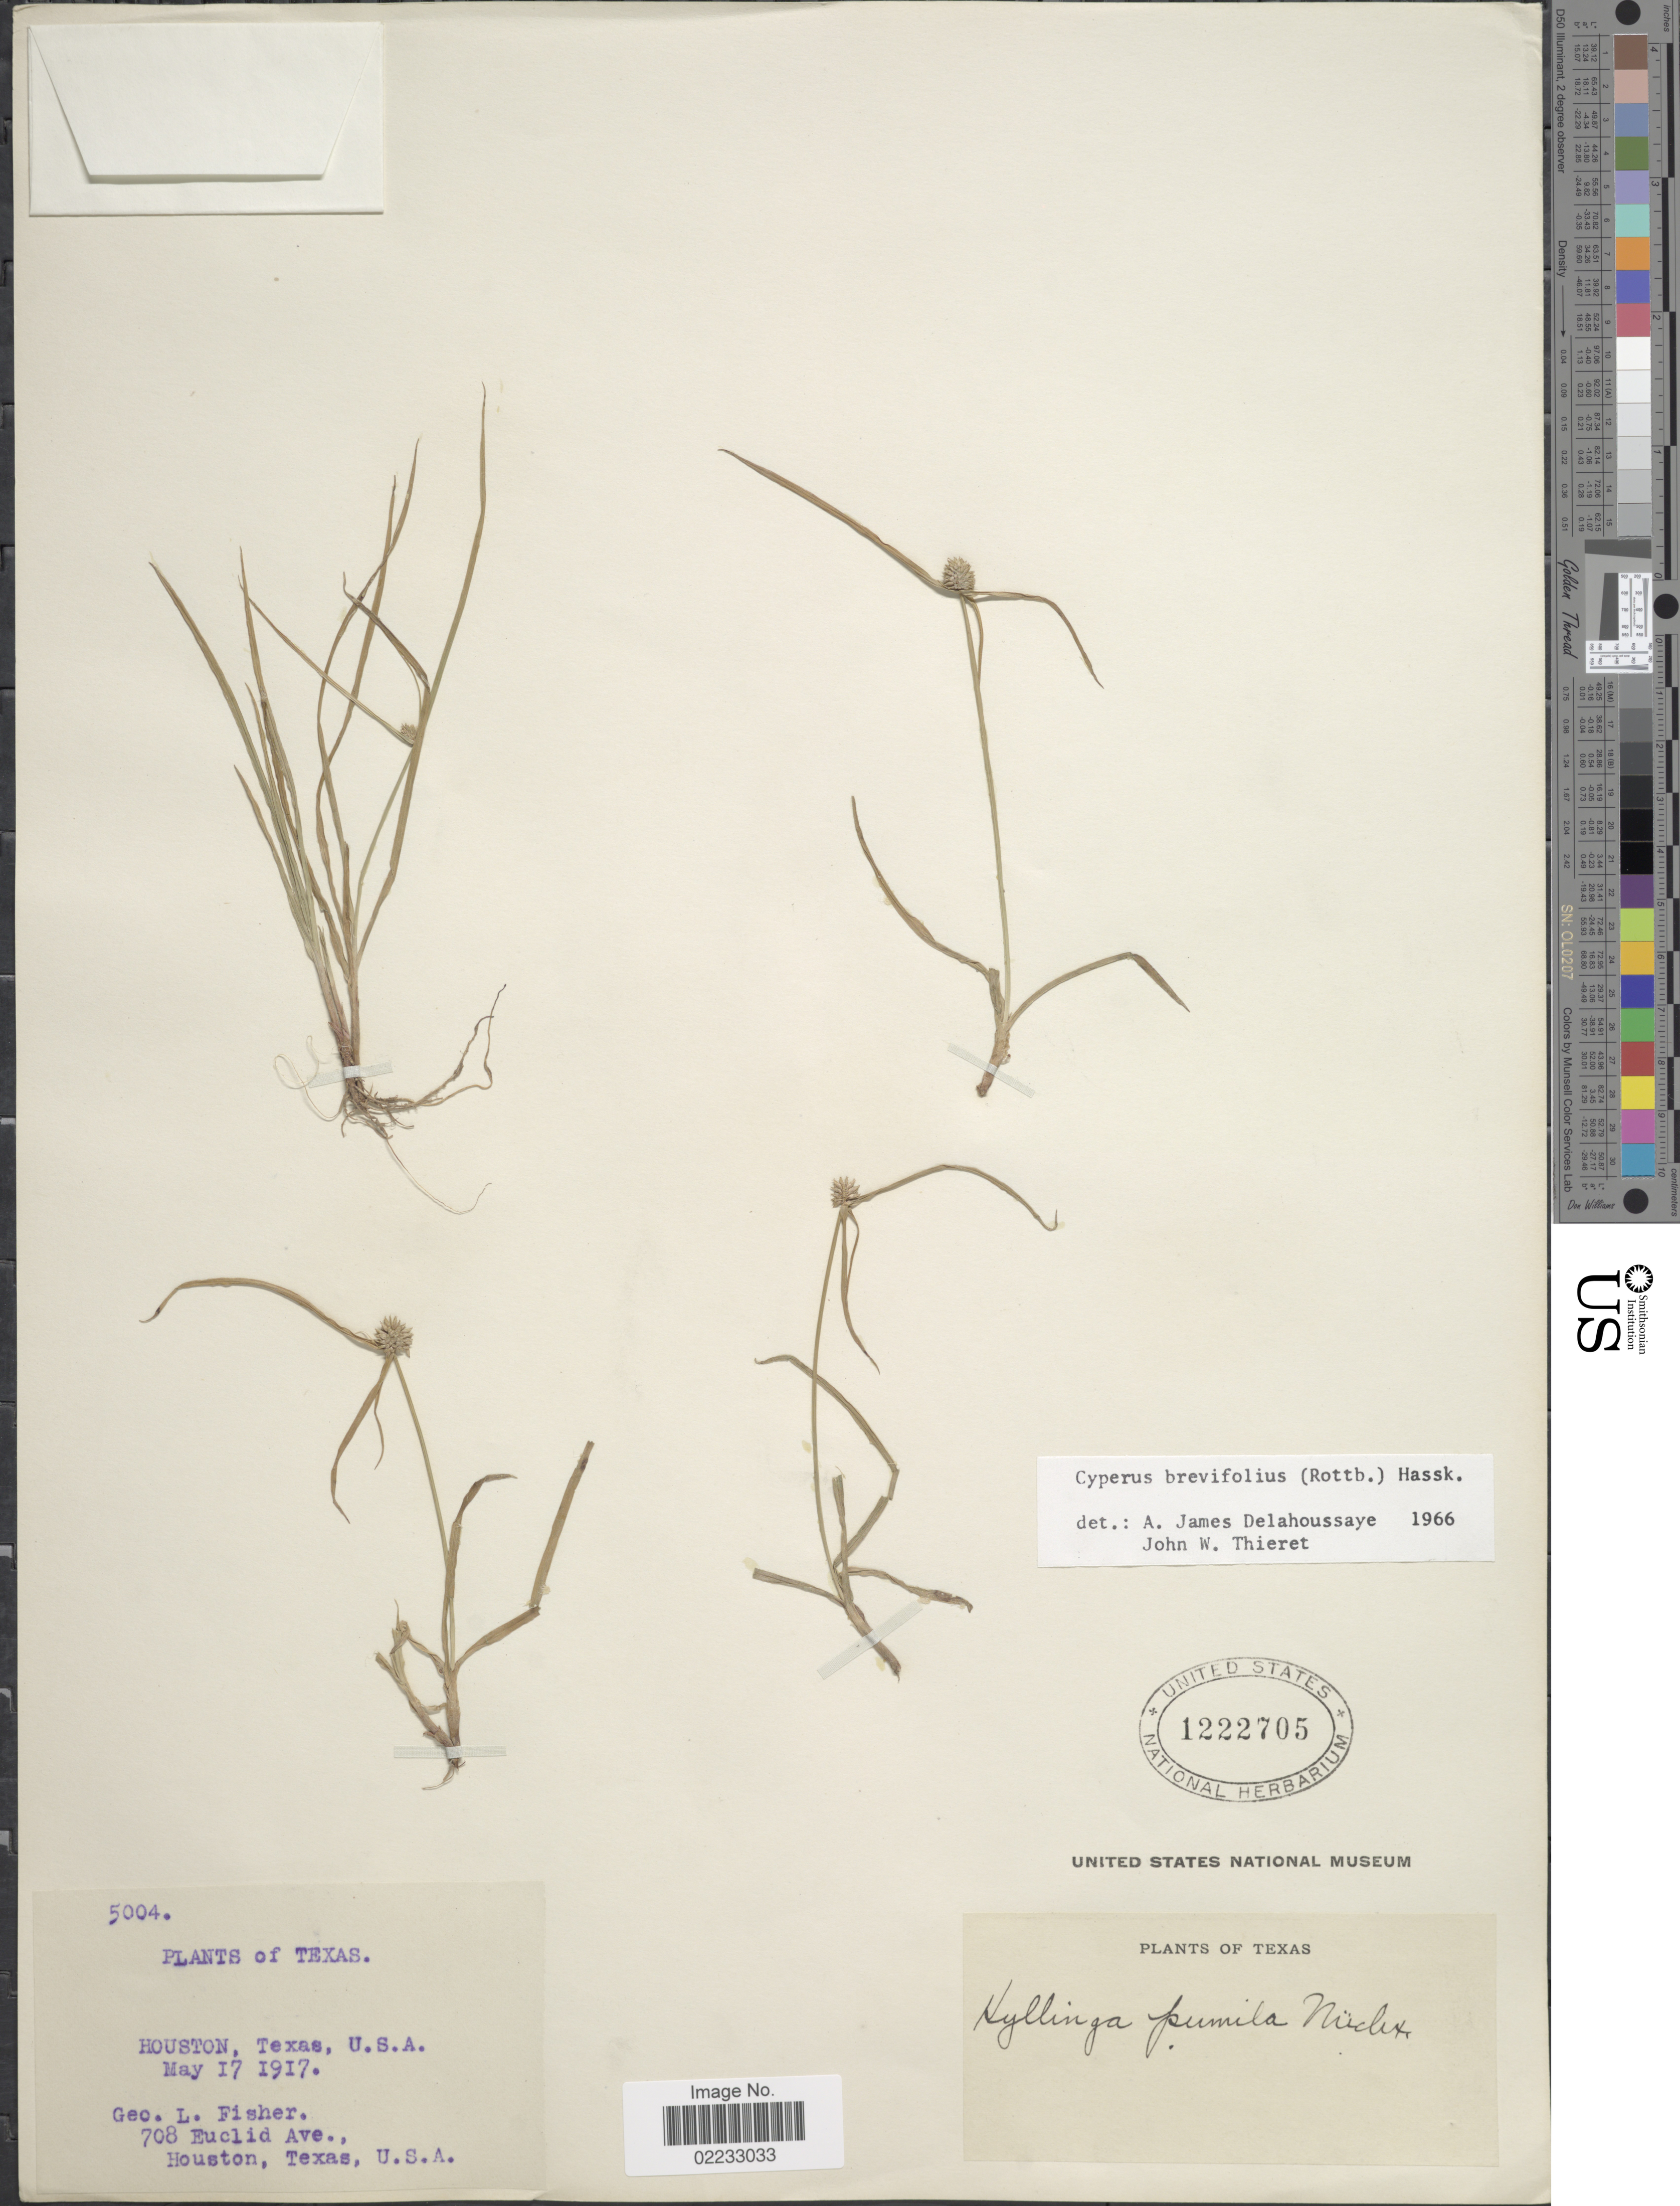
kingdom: Plantae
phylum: Tracheophyta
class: Liliopsida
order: Poales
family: Cyperaceae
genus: Cyperus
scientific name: Cyperus brevifolius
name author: (Rottb.) Hassk.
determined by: Strong, M. T., (US), Smithsonian Institution - National Museum of Natural History (UNITED STATES)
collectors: G. L. Fisher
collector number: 5004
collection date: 1919-05-17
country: United States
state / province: Texas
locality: Houston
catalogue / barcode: US 1222705